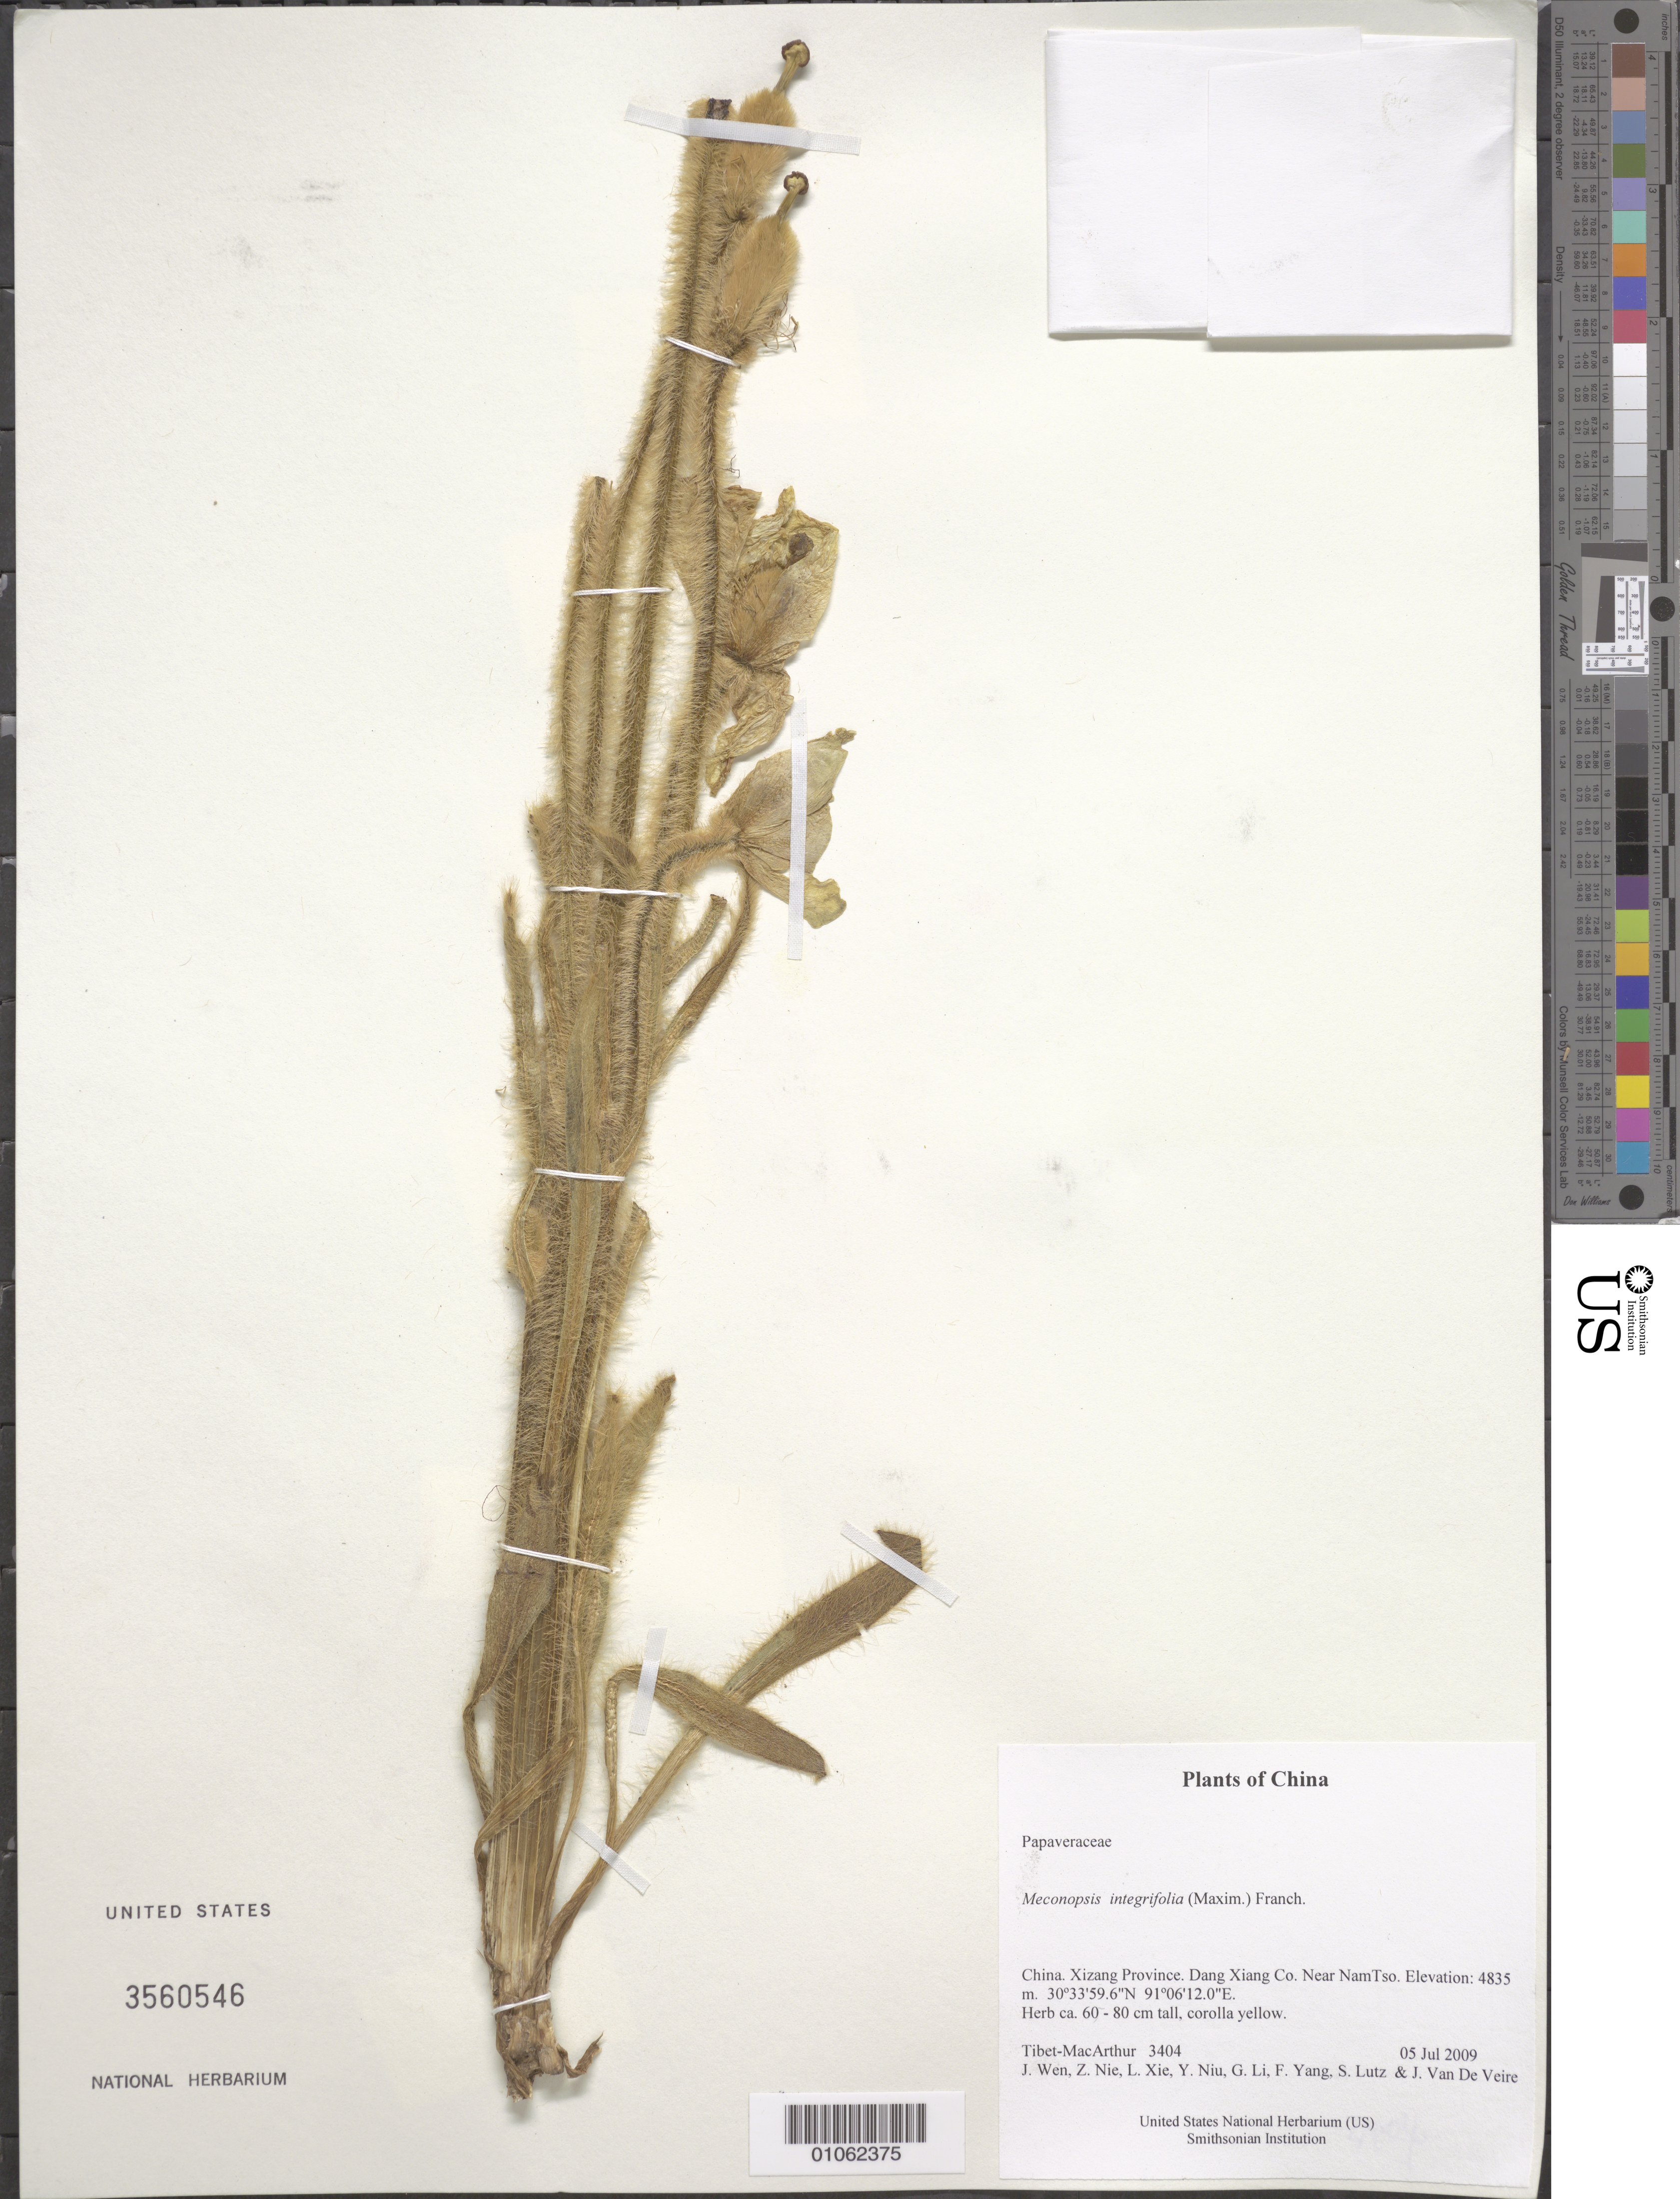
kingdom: Plantae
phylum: Tracheophyta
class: Magnoliopsida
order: Ranunculales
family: Papaveraceae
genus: Meconopsis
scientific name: Meconopsis integrifolia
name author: (Maxim.) Franch.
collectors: Tibet-MacArthur, J. Wen, Z. Nie, L. Xie, Y. Niu, G. Li, F. Yang, S. Lutz & J. Van De Veire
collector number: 3404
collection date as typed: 05 Jul 2009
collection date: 2009-07-05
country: China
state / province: Xizang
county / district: Dang Xiang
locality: Near NamTso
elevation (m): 4835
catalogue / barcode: US 3560546